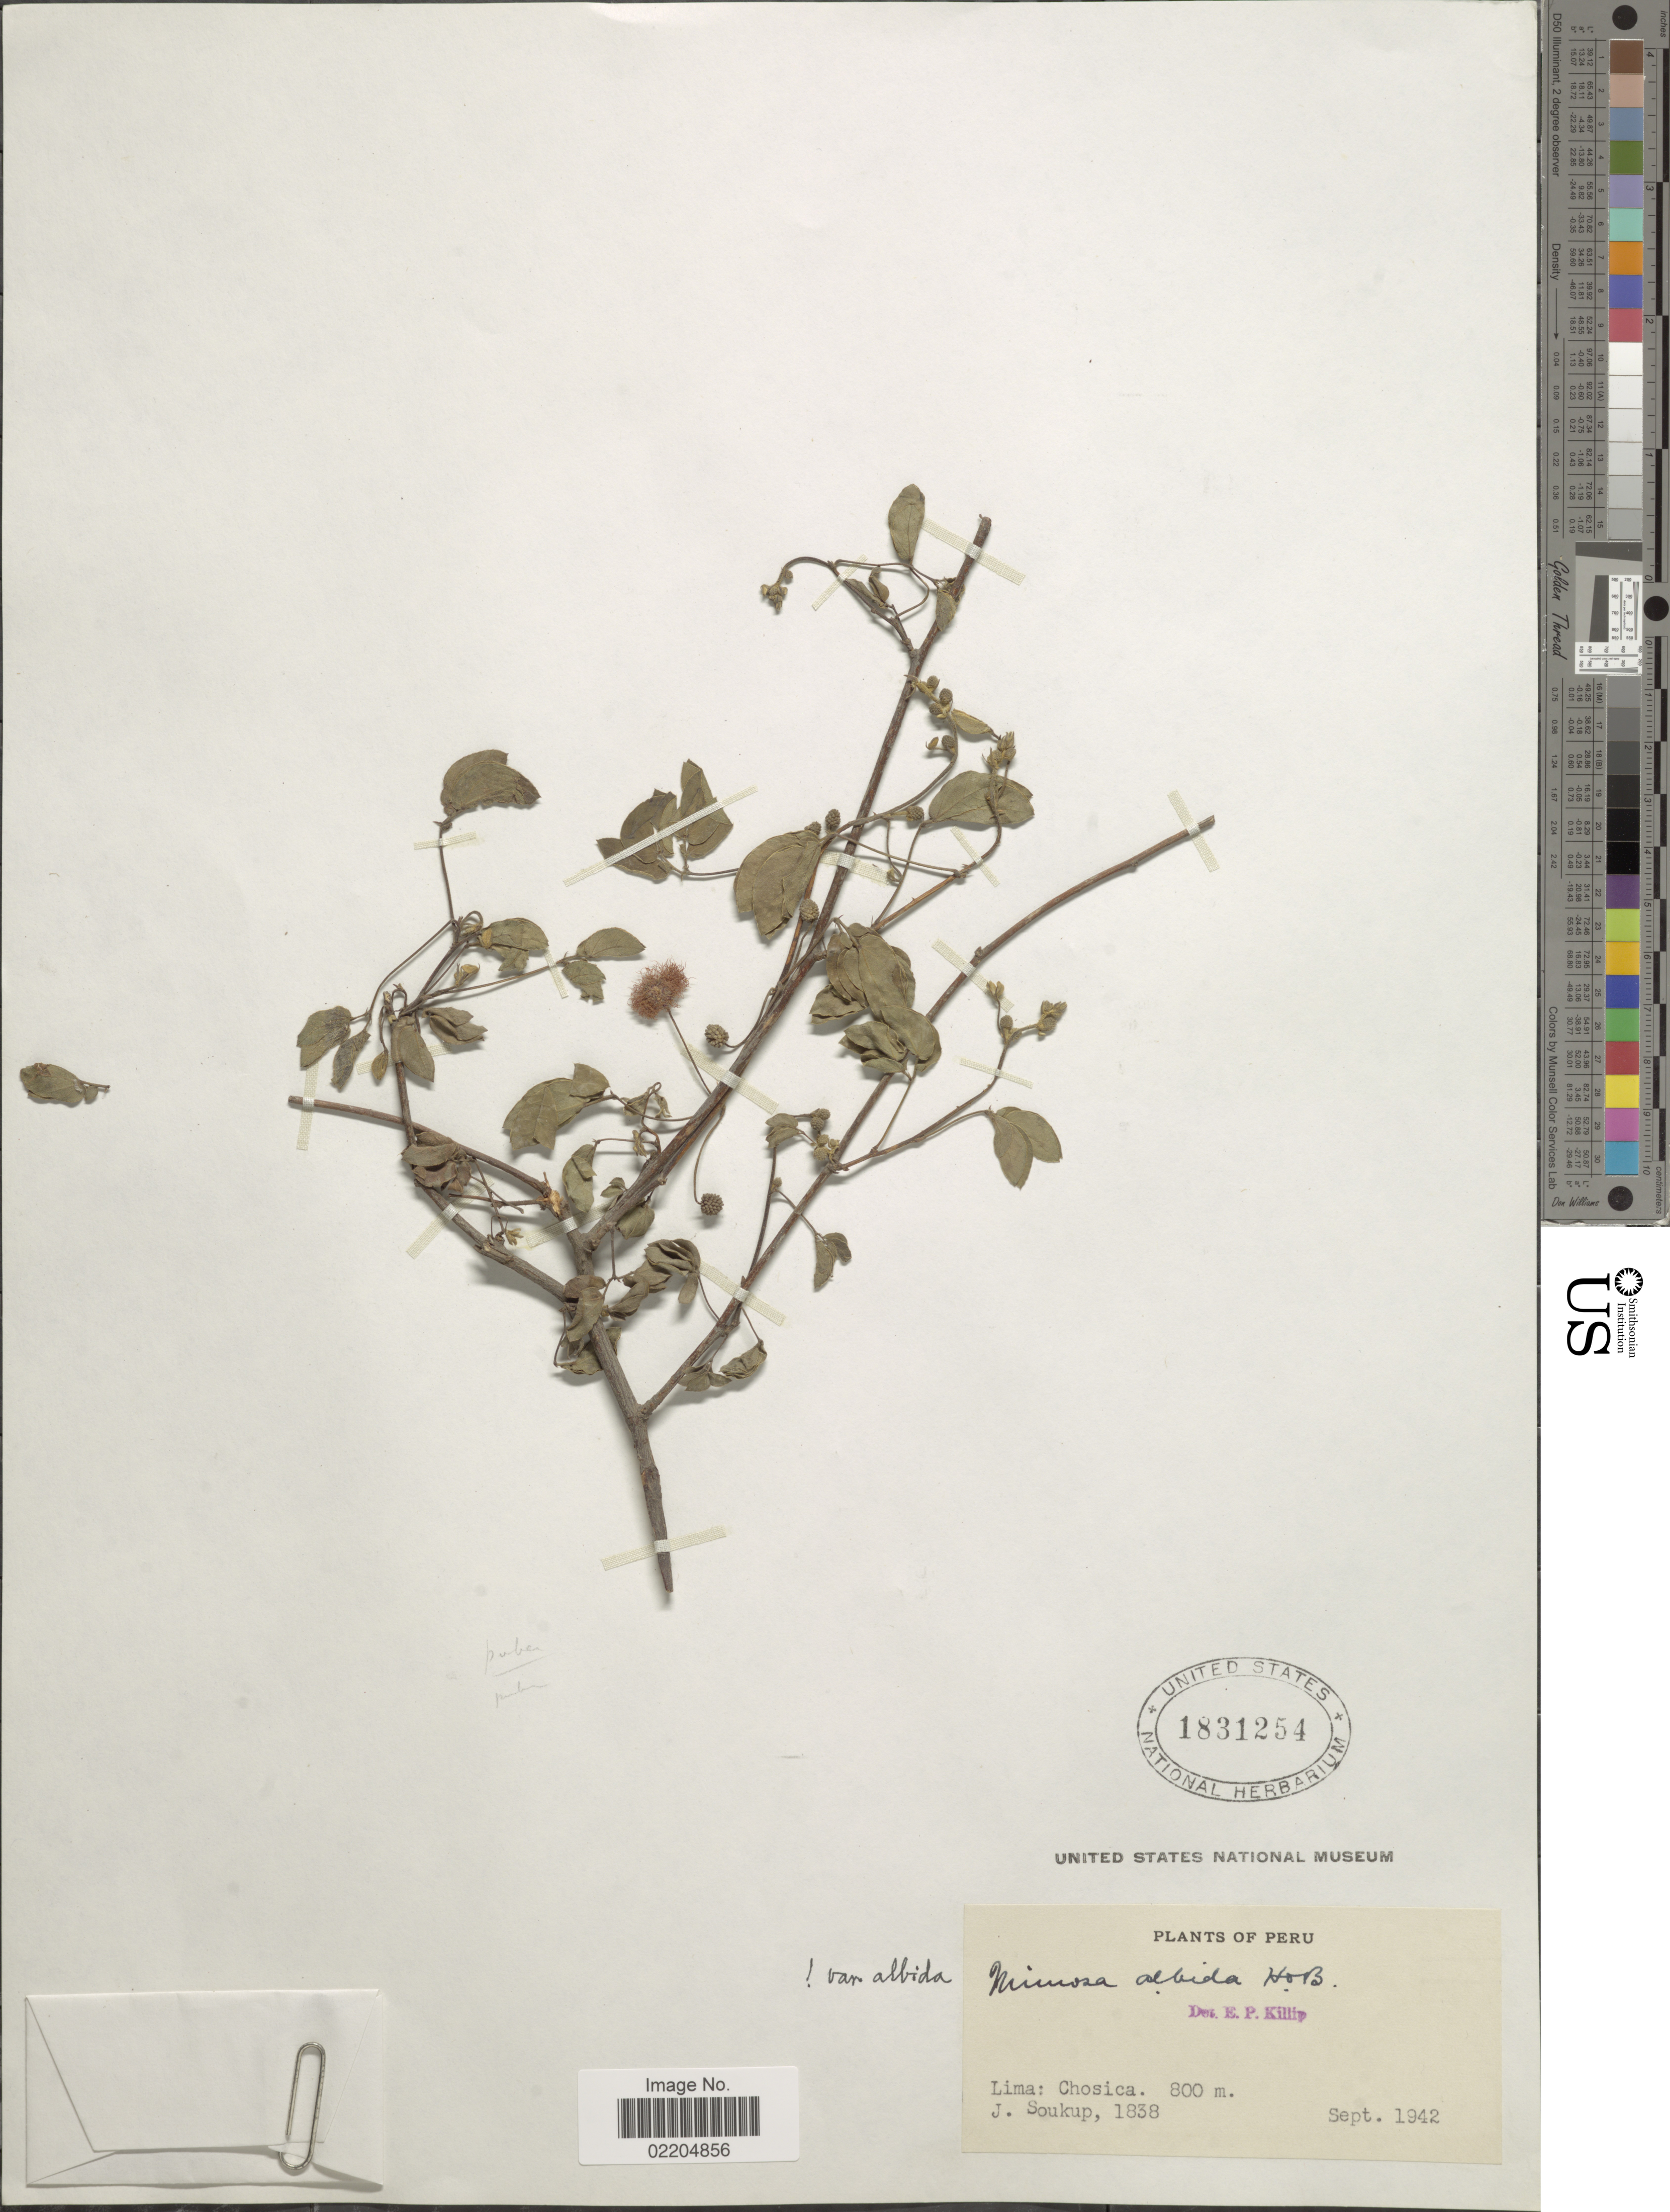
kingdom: Plantae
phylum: Tracheophyta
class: Magnoliopsida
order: Fabales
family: Fabaceae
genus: Mimosa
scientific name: Mimosa albida var. albida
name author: Humb. & Bonpl. ex Willd.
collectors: J. Soukup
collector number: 1838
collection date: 1942-09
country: Peru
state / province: Lima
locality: Lima: Chosica.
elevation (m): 800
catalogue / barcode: US 1831254